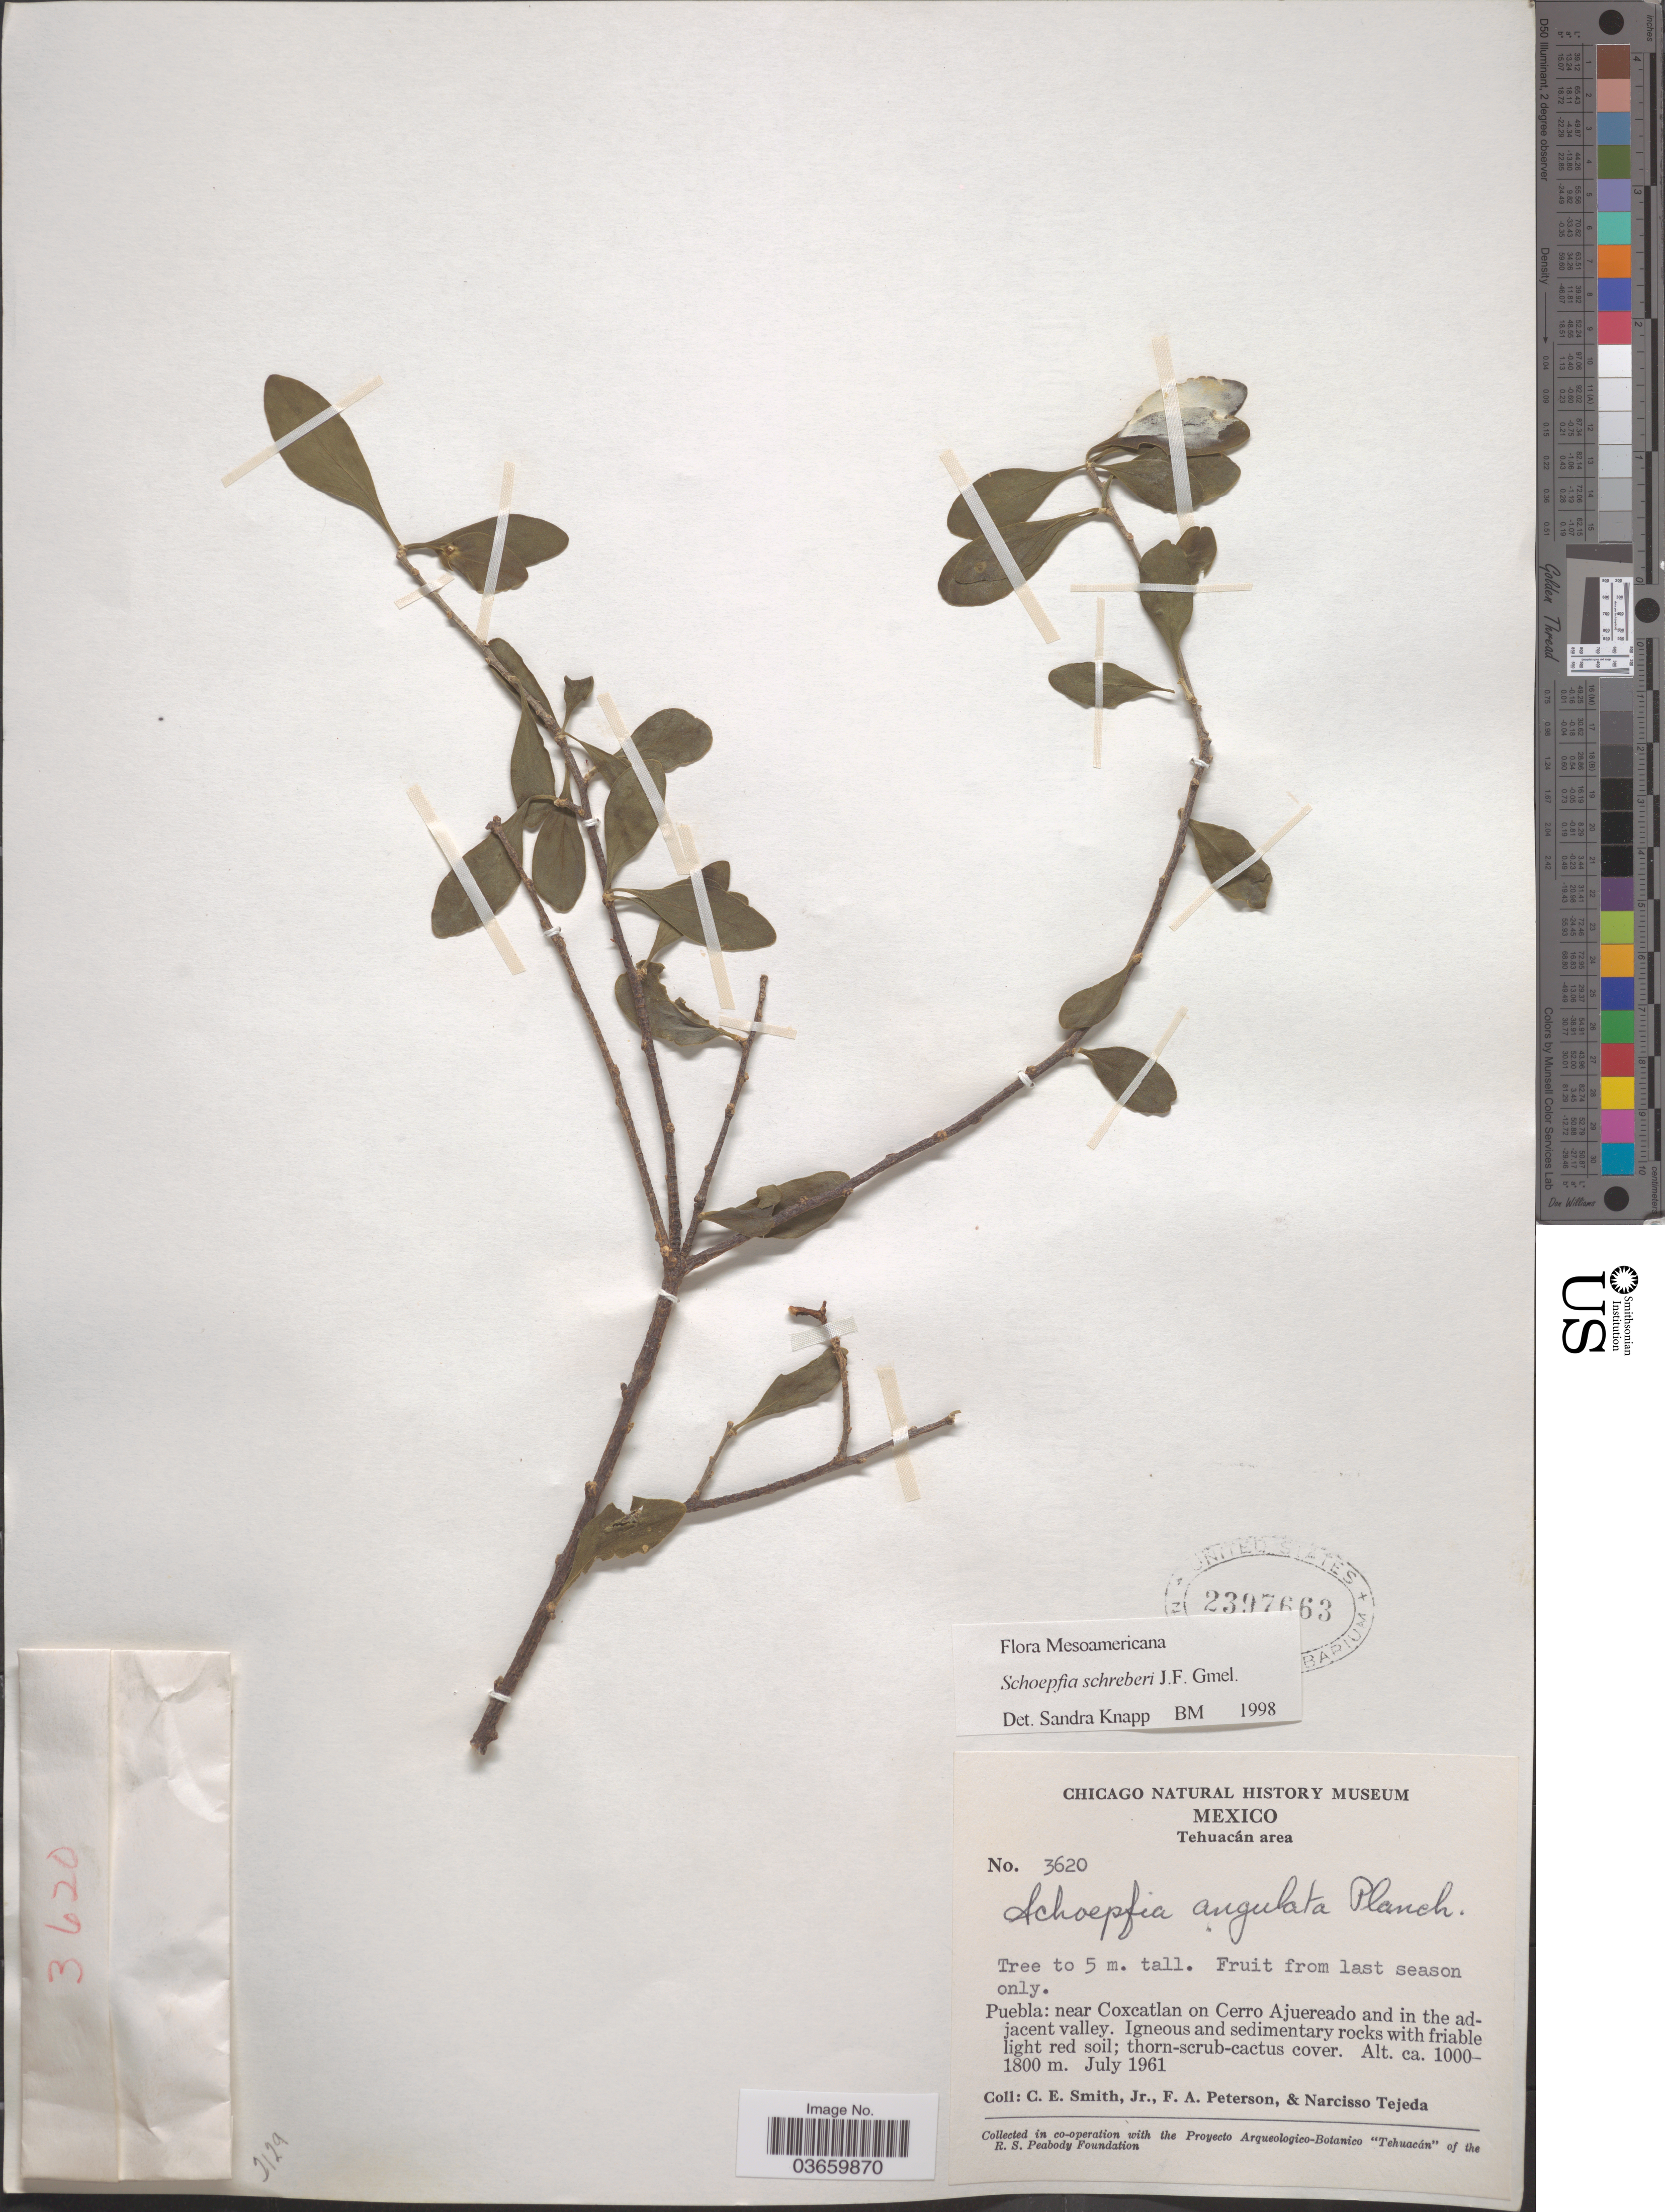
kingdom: Plantae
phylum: Tracheophyta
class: Magnoliopsida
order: Santalales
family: Schoepfiaceae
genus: Schoepfia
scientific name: Schoepfia schreberi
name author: J.F. Gmel.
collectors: C. E. Smith Jr., F. A. Peterson & N. Tejeda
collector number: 3620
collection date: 1961-07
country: Mexico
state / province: Puebla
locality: Tehuacán area. Near Coxcatlan on Cerro Ajuereado and in the adjacent valley.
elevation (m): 1000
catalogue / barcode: US 2397663